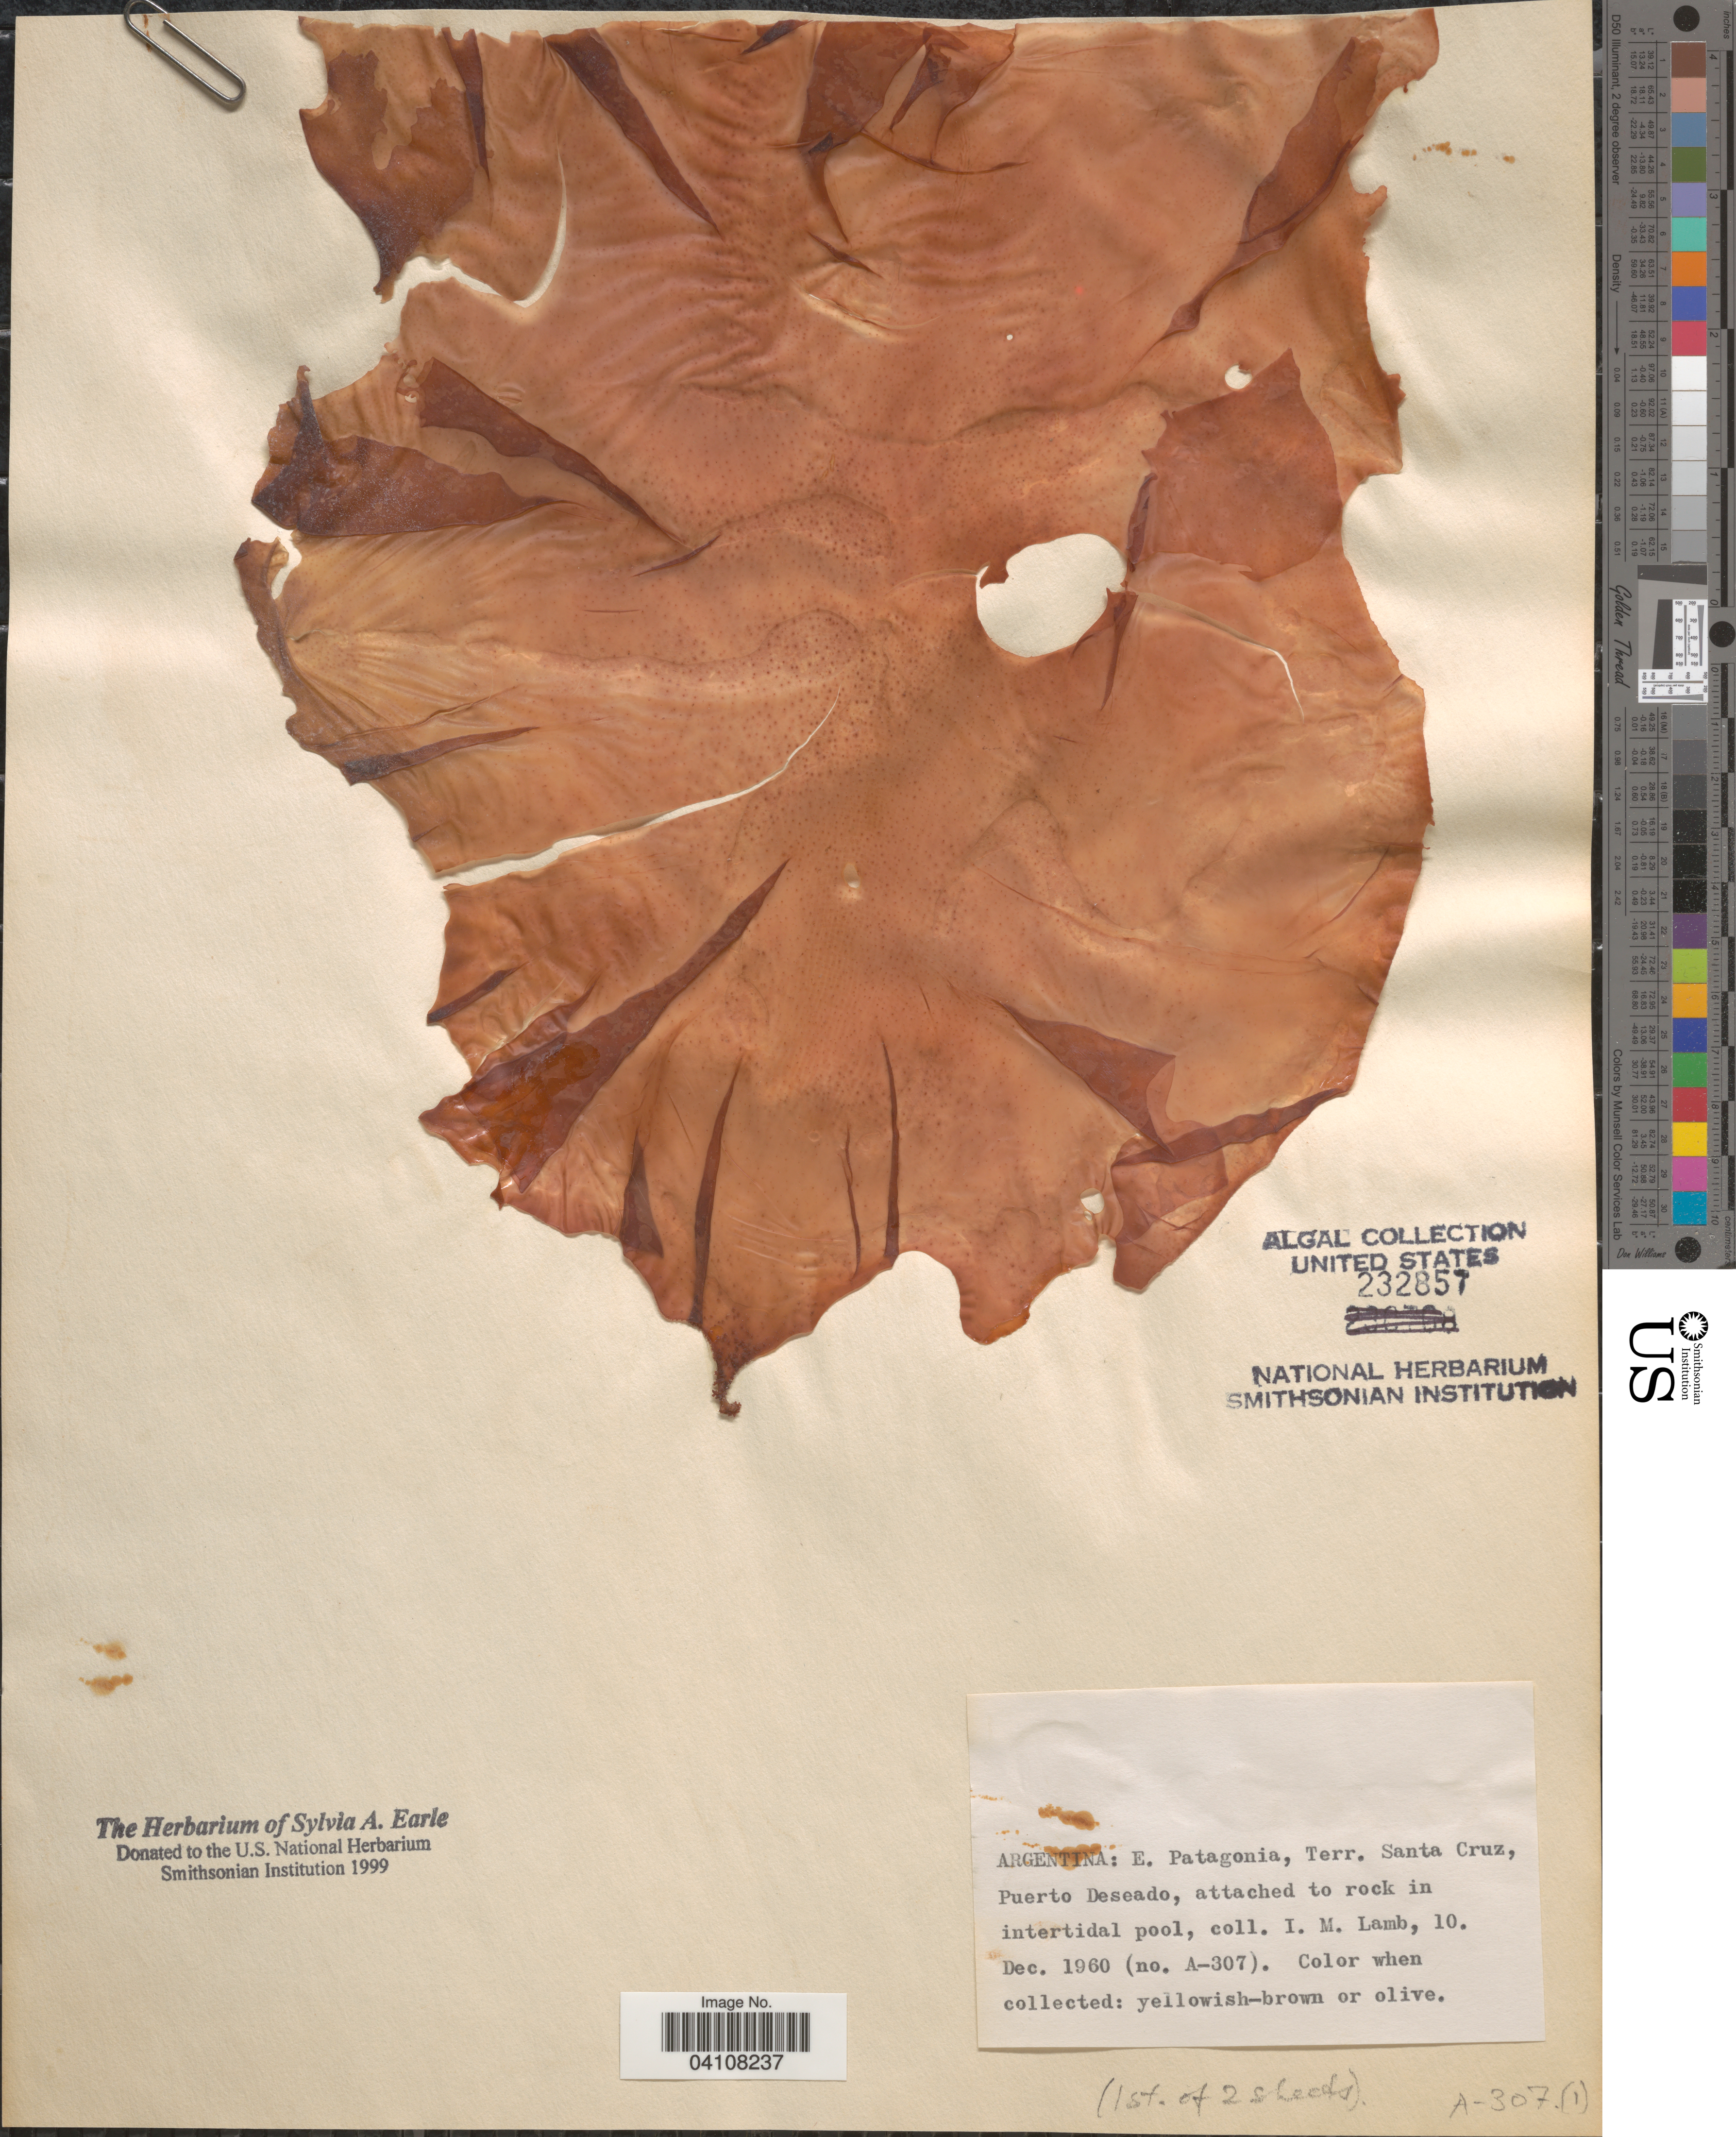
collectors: I. M. Lamb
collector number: A-307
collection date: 1960-12-10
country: Argentina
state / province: Santa Cruz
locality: E. Patagonia, Terr. Santa Cruz, Puerto Deseado.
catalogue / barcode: US 232857